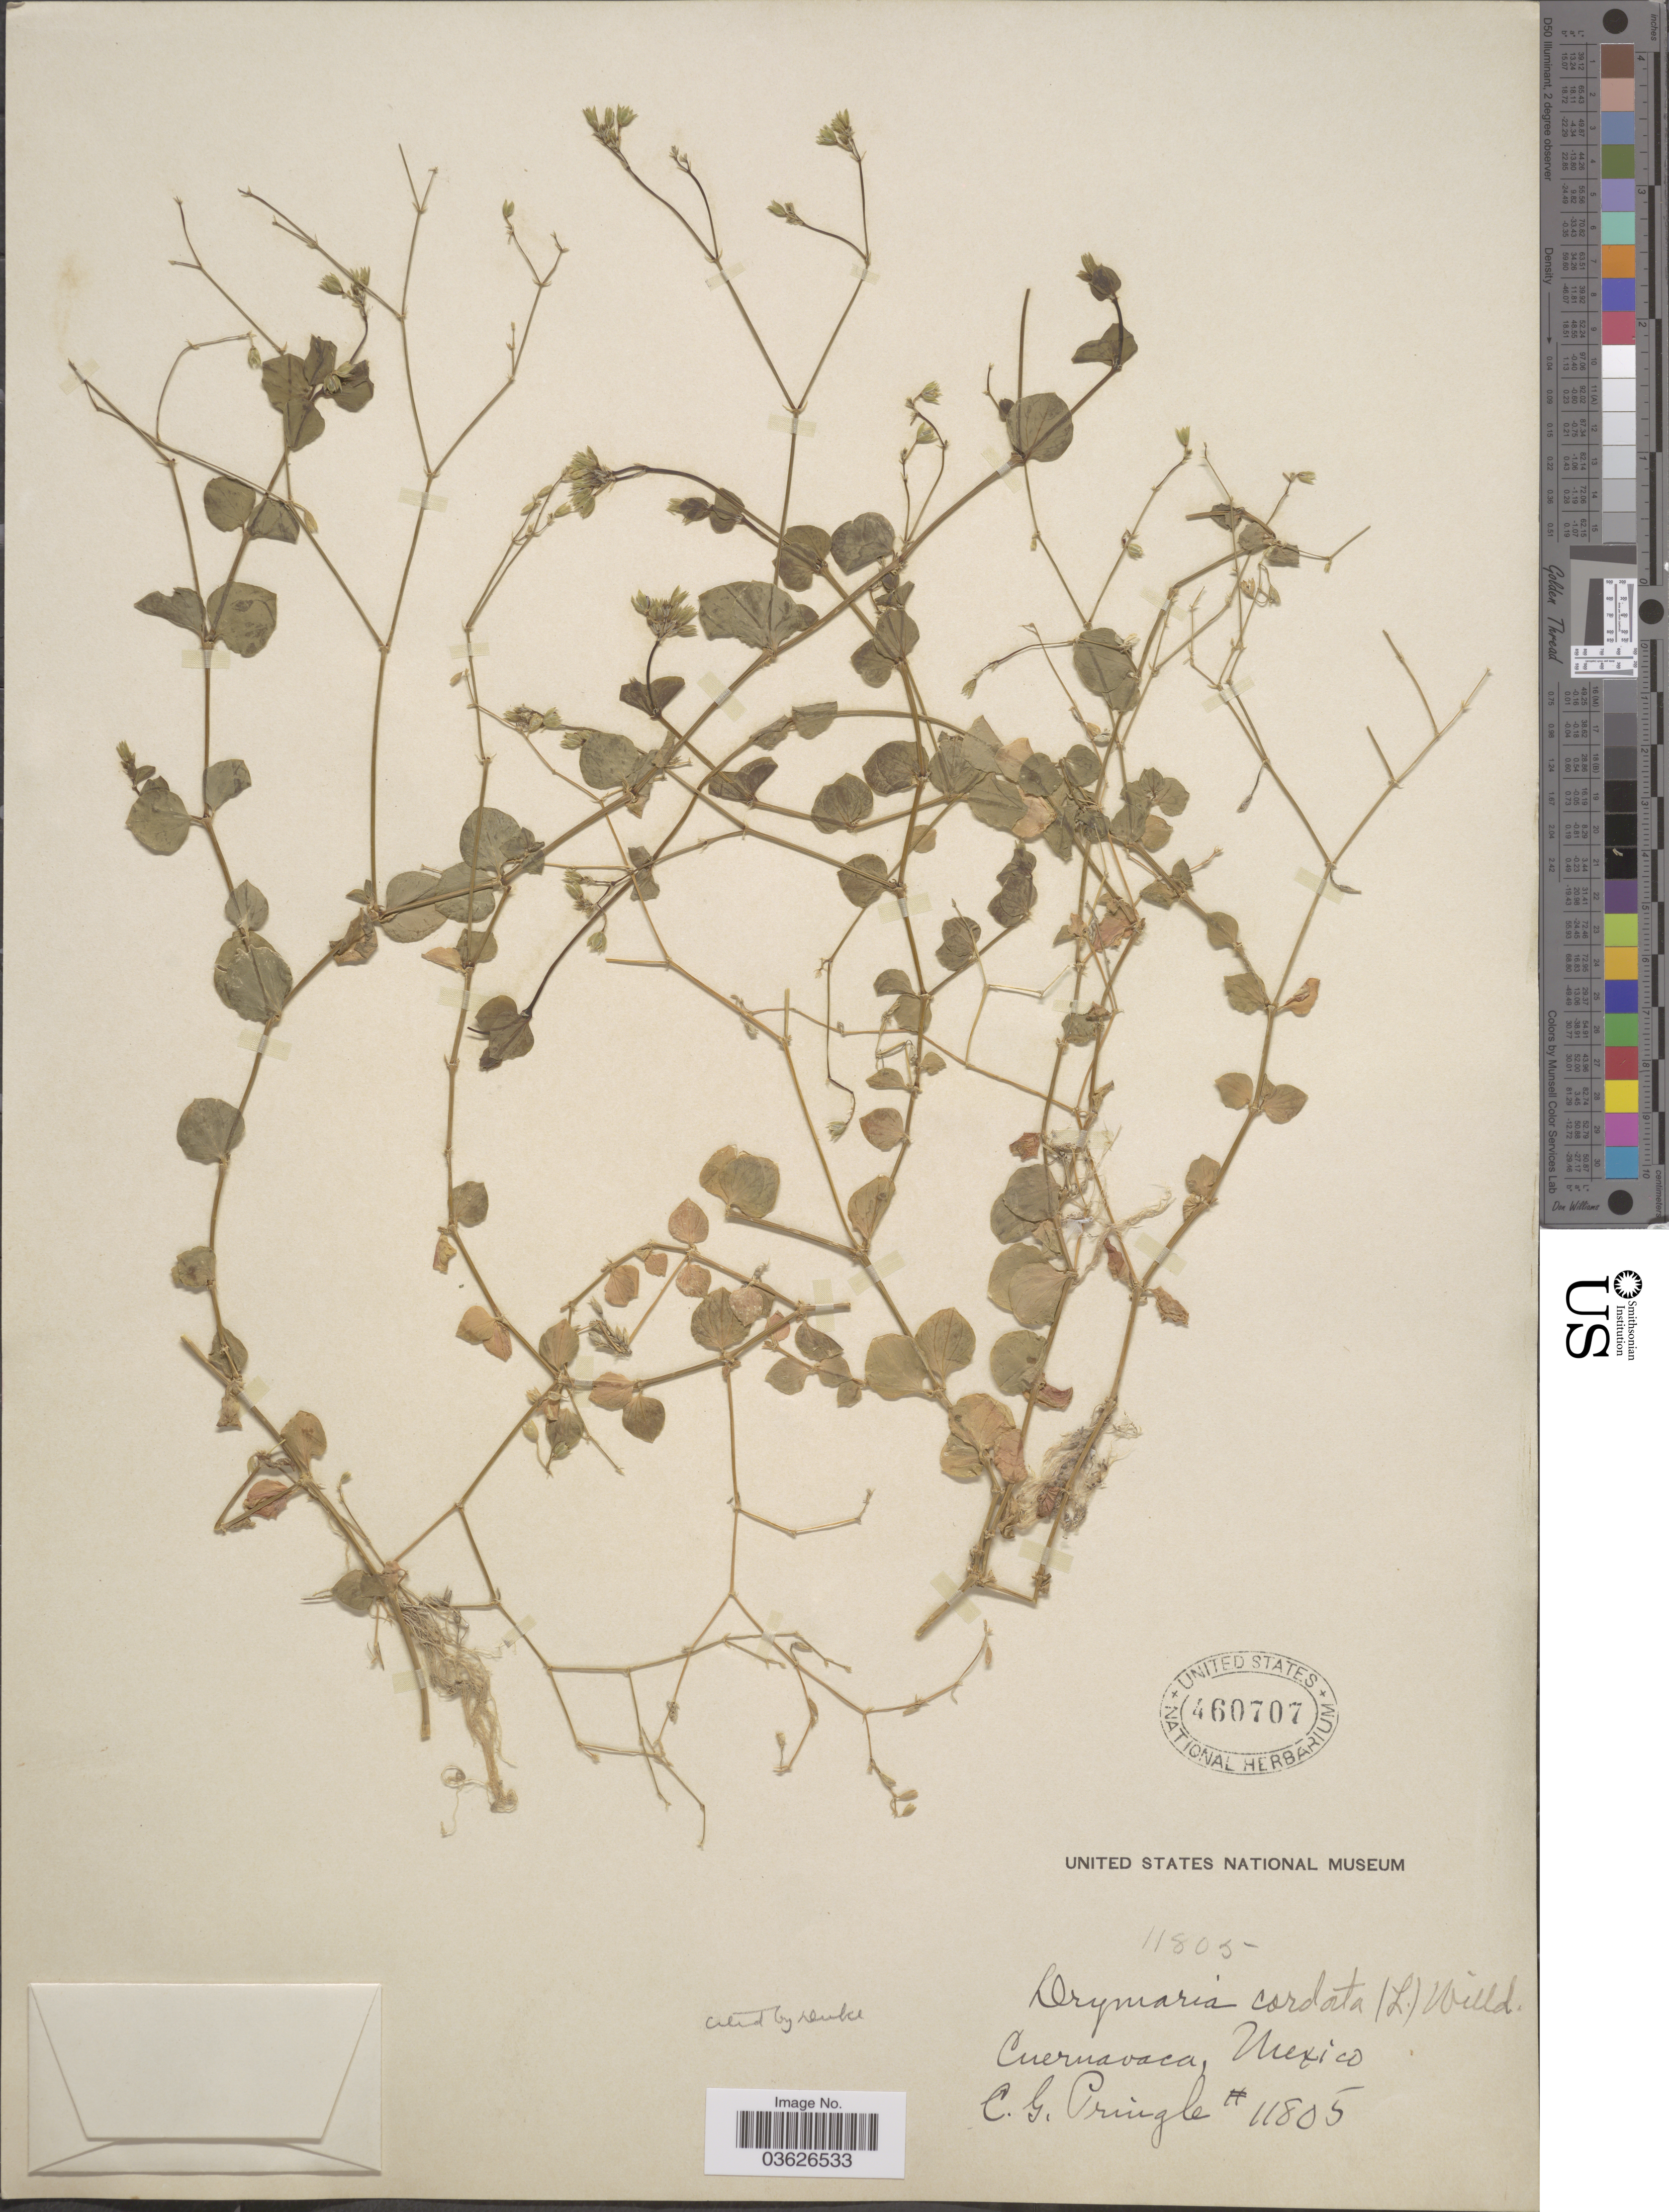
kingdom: Plantae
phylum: Tracheophyta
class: Magnoliopsida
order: Caryophyllales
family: Caryophyllaceae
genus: Drymaria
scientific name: Drymaria cordata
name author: (L.) Willd. ex Schult.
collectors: C. G. Pringle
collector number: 11805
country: Mexico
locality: Cuernavaca.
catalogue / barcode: US 460707